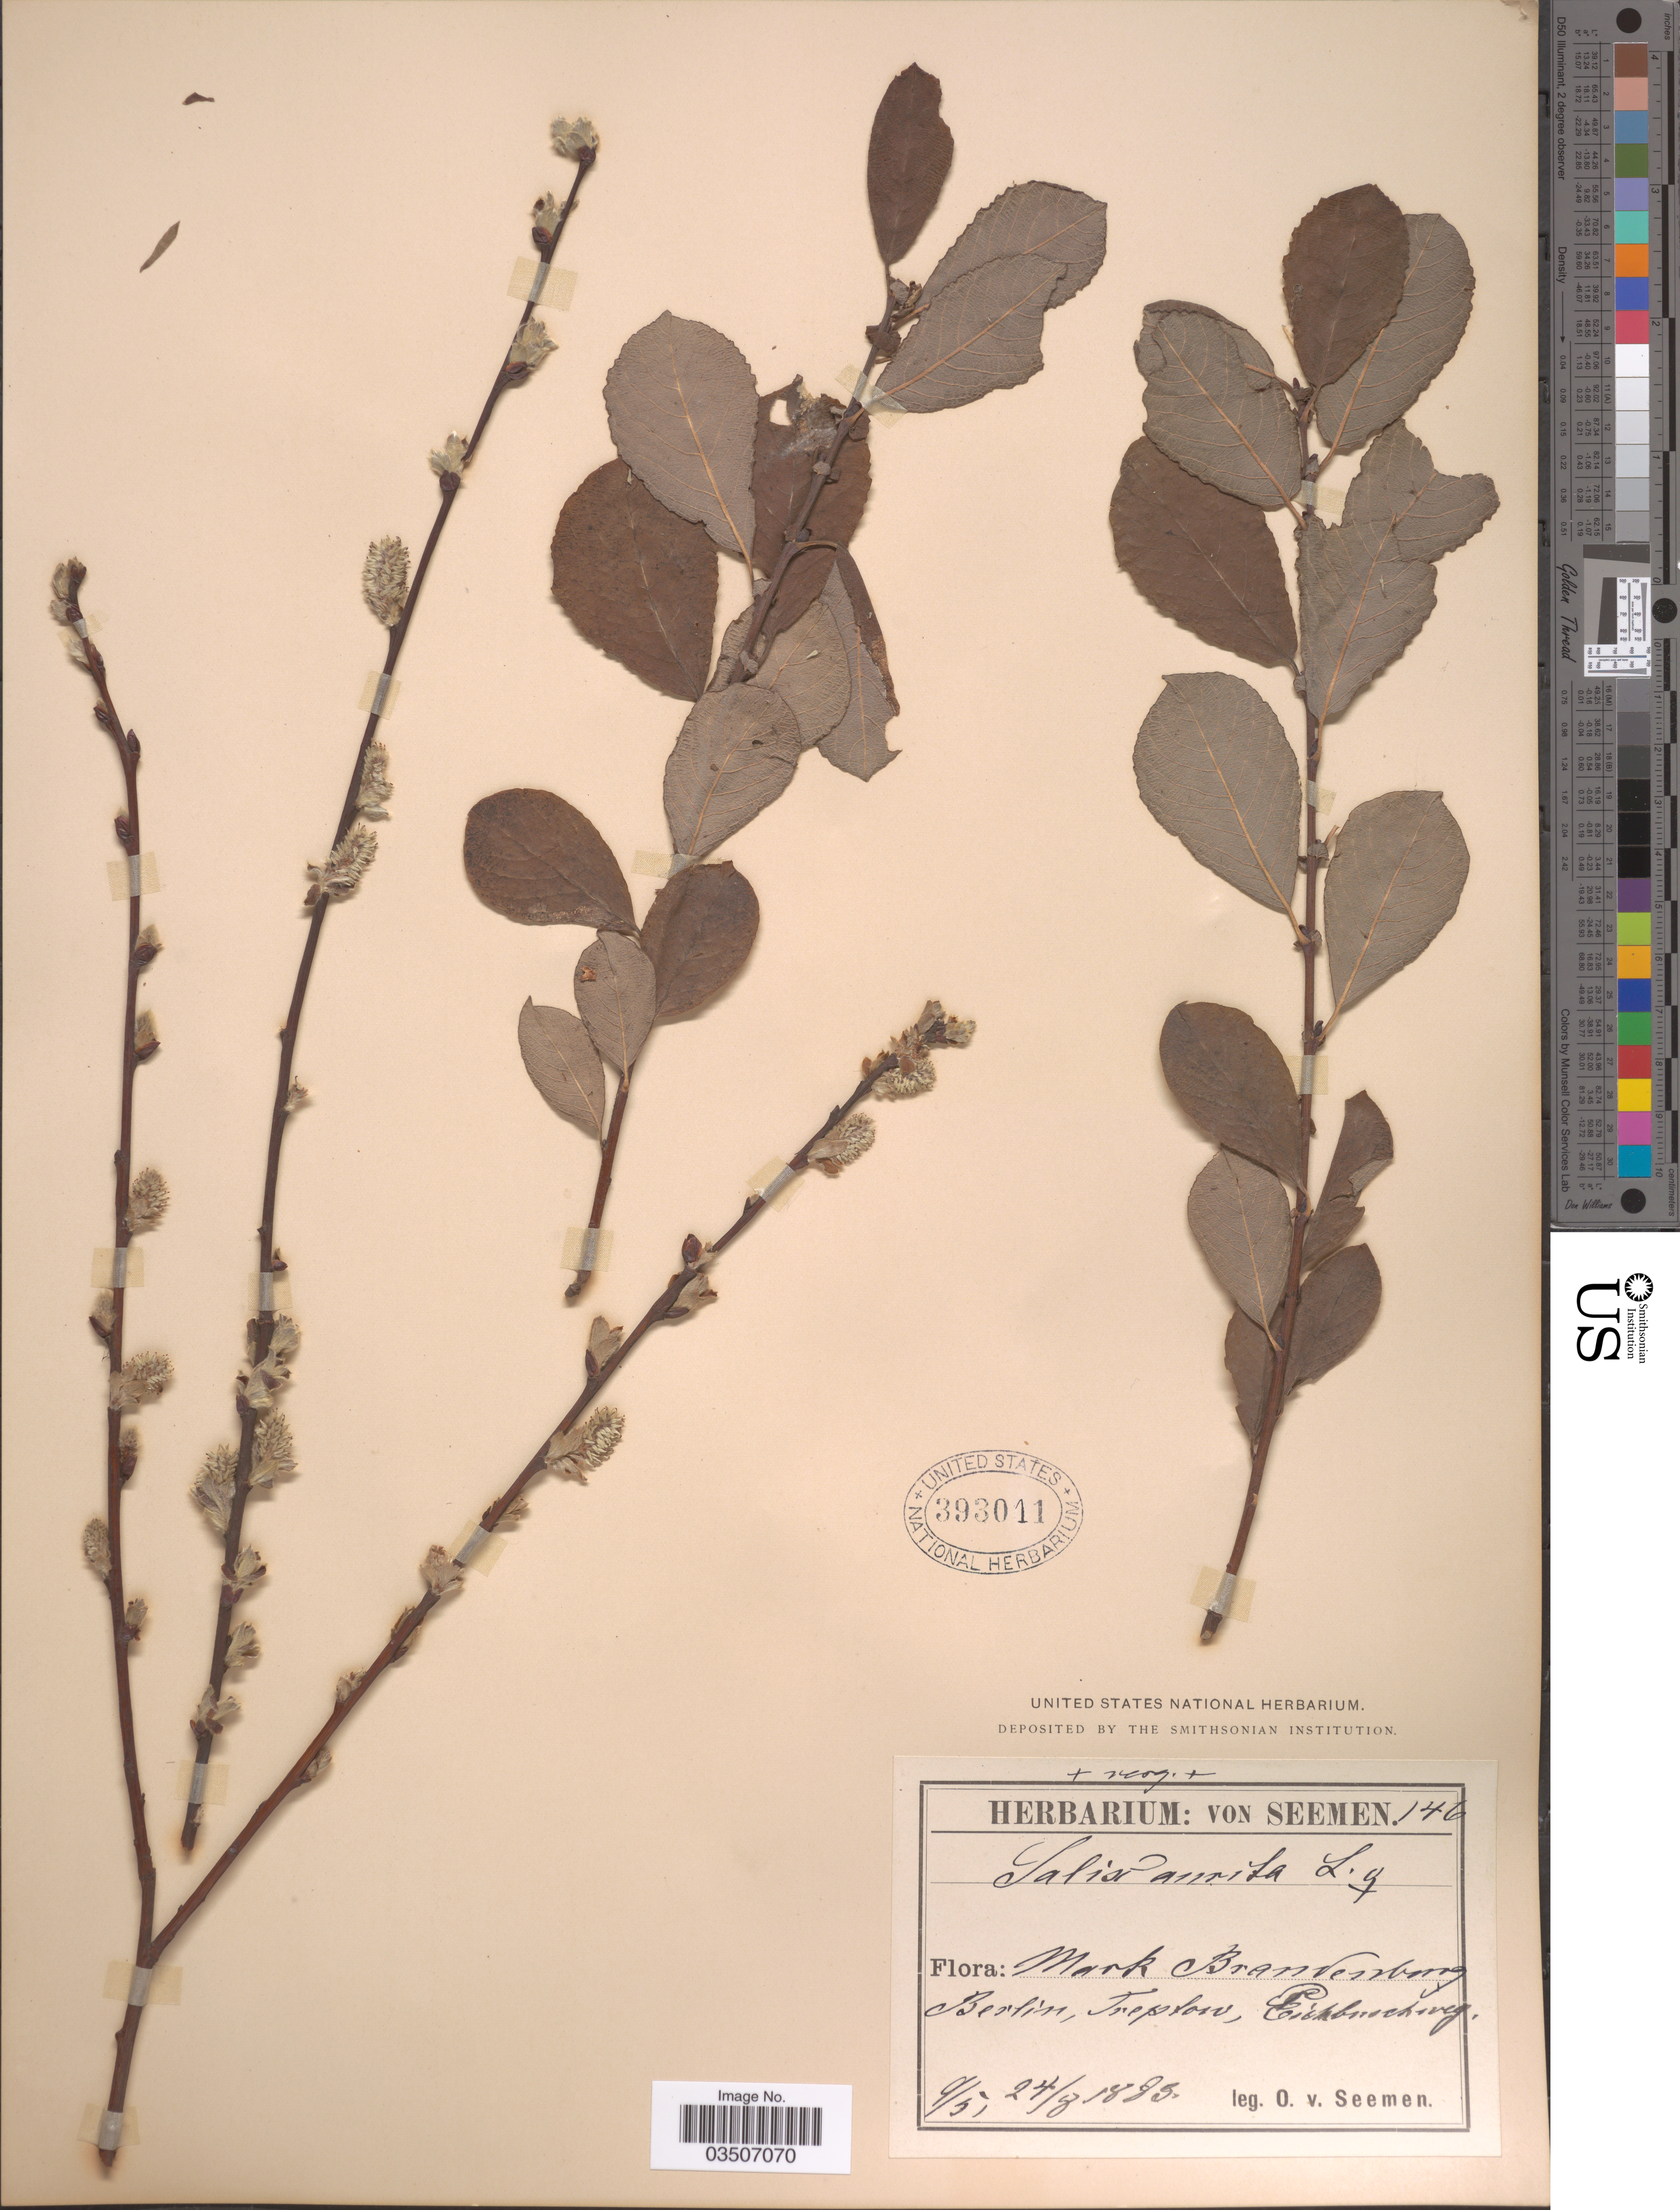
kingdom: Plantae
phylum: Tracheophyta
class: Magnoliopsida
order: Malpighiales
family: Salicaceae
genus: Salix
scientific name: Salix aurita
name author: L.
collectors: K. O. von Seemen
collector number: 146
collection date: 1875-05-09/1875-08-24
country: Germany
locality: Mark Brandenburg. Berlin, Treptow, Eichbuschweg.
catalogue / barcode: US 393011